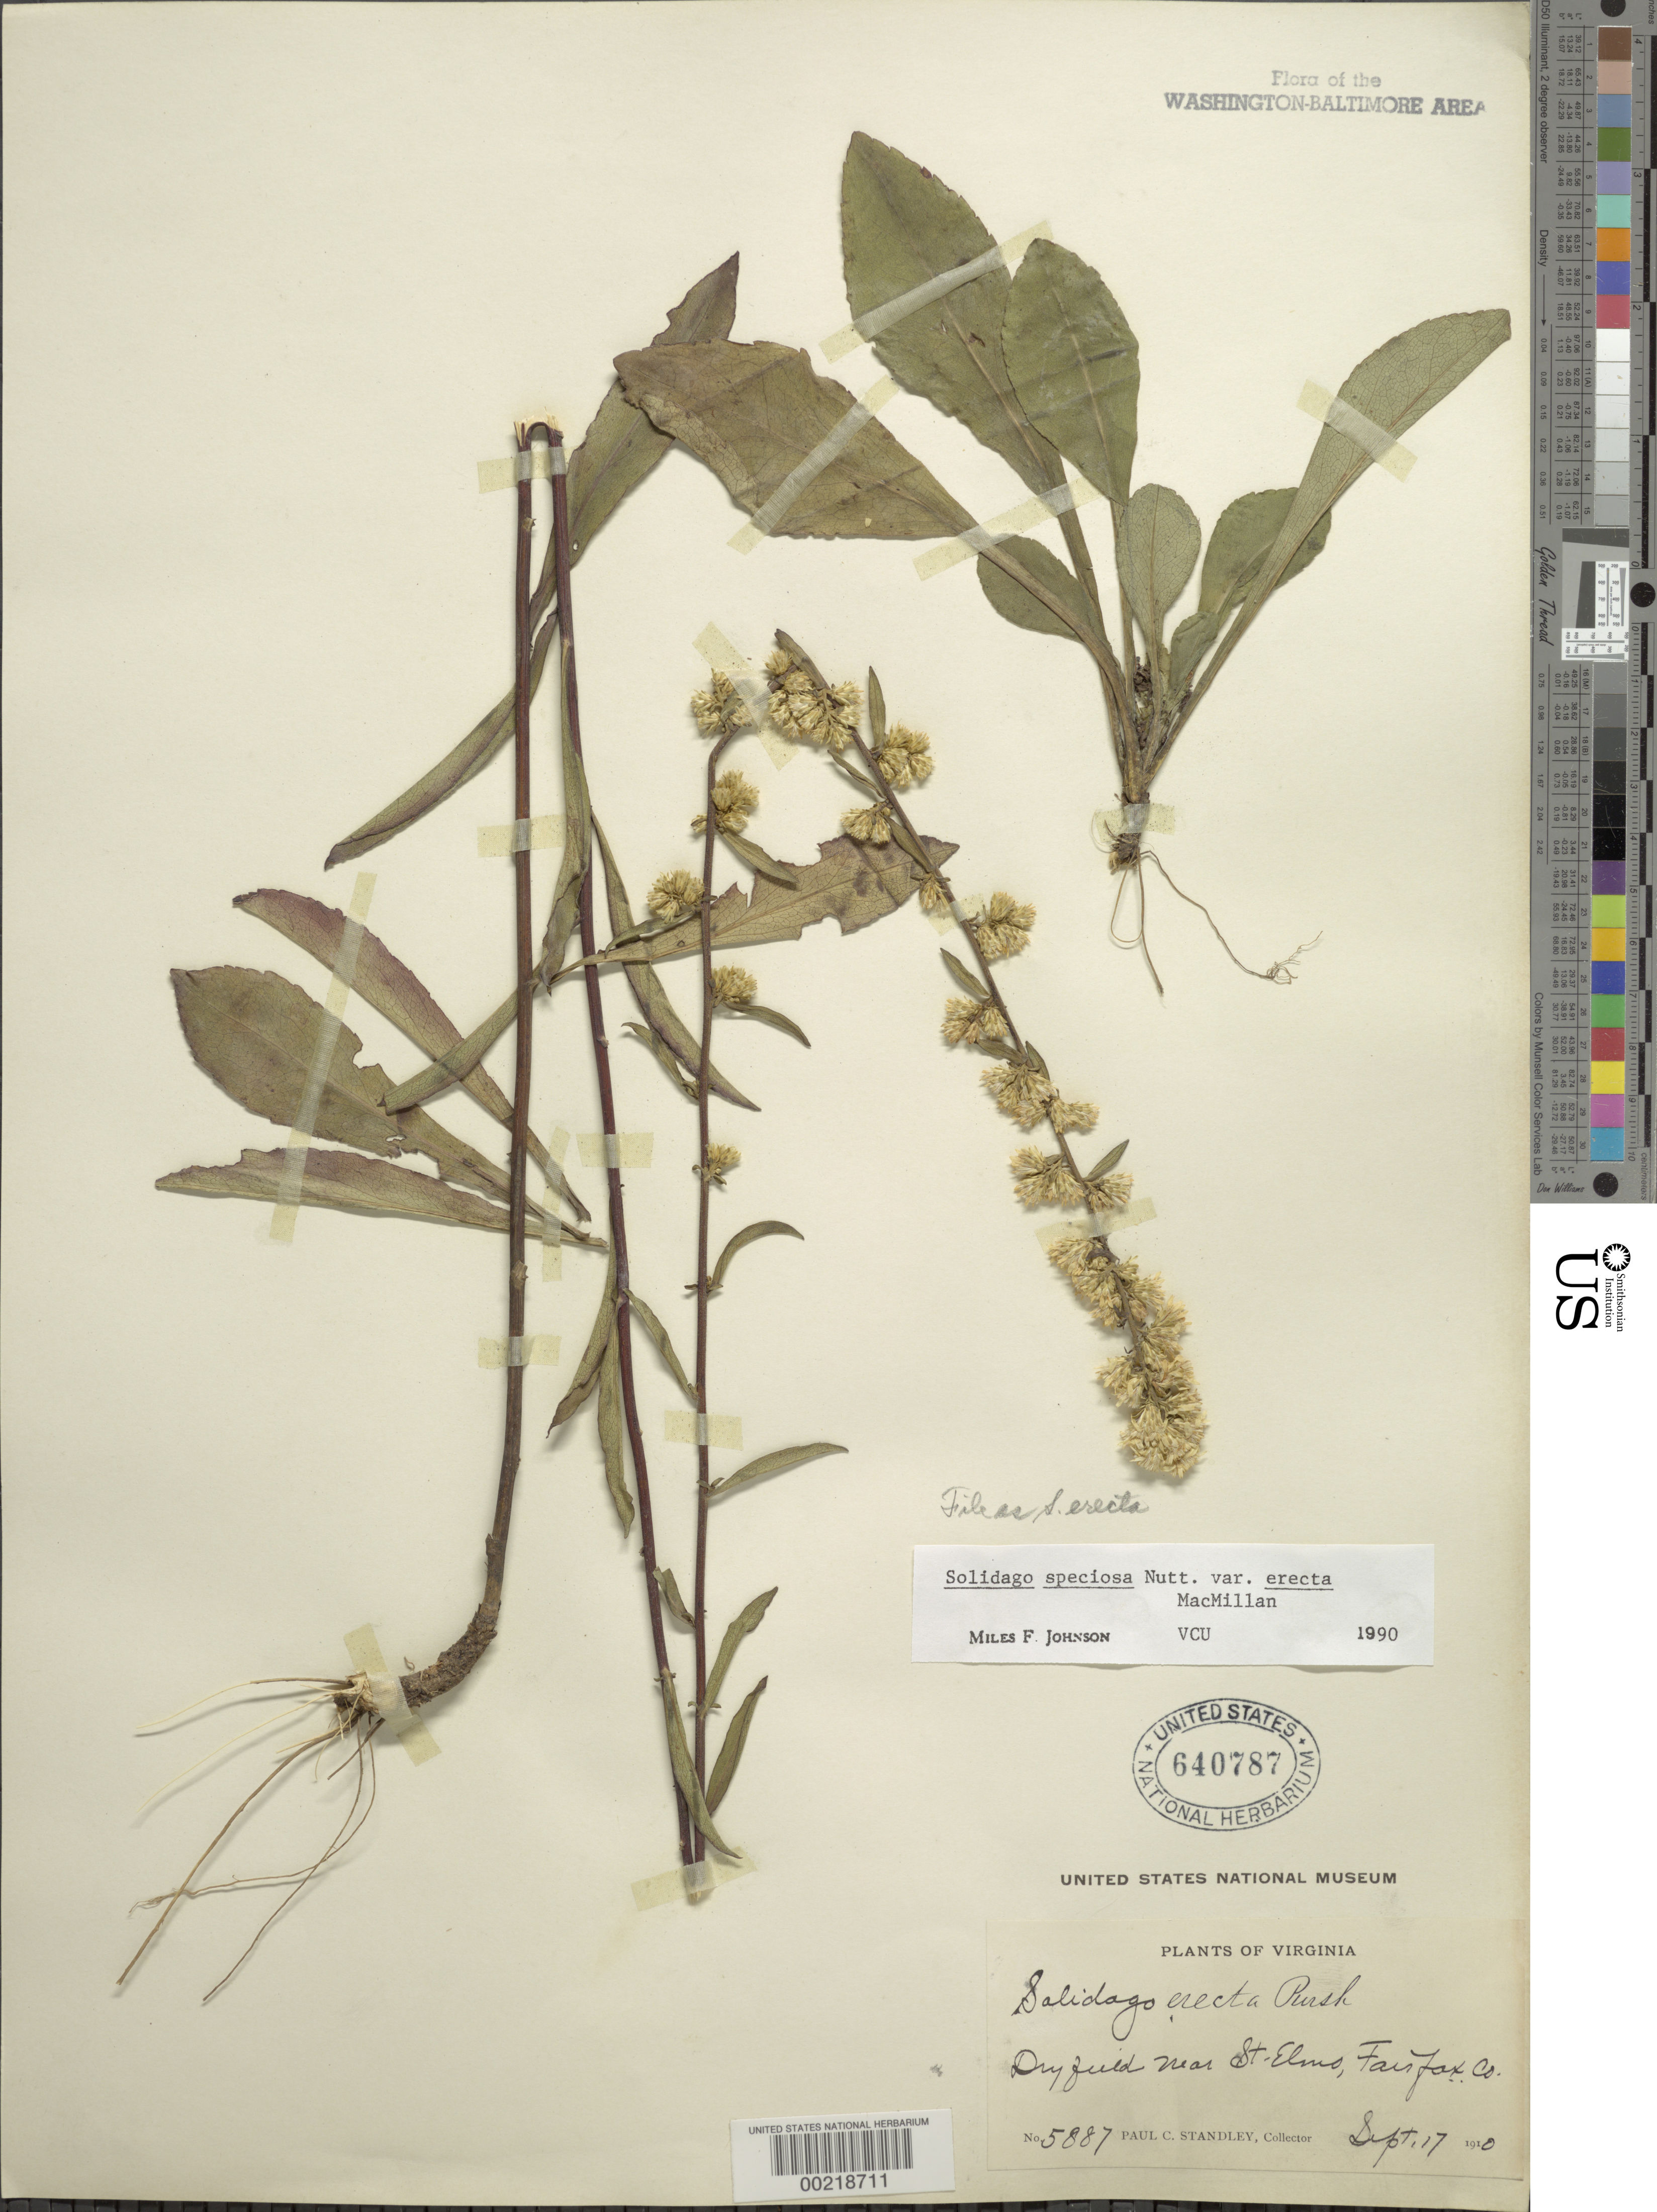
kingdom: Plantae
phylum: Tracheophyta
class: Magnoliopsida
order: Asterales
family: Asteraceae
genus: Solidago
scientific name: Solidago speciosa var. erecta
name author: (Pursh) MacMill.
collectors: P. C. Standley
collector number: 5887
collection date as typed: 17 Sep 1910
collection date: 1910-09-17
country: United States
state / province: Virginia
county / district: Fairfax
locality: Near St Elmo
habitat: Dry field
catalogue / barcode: US 640787